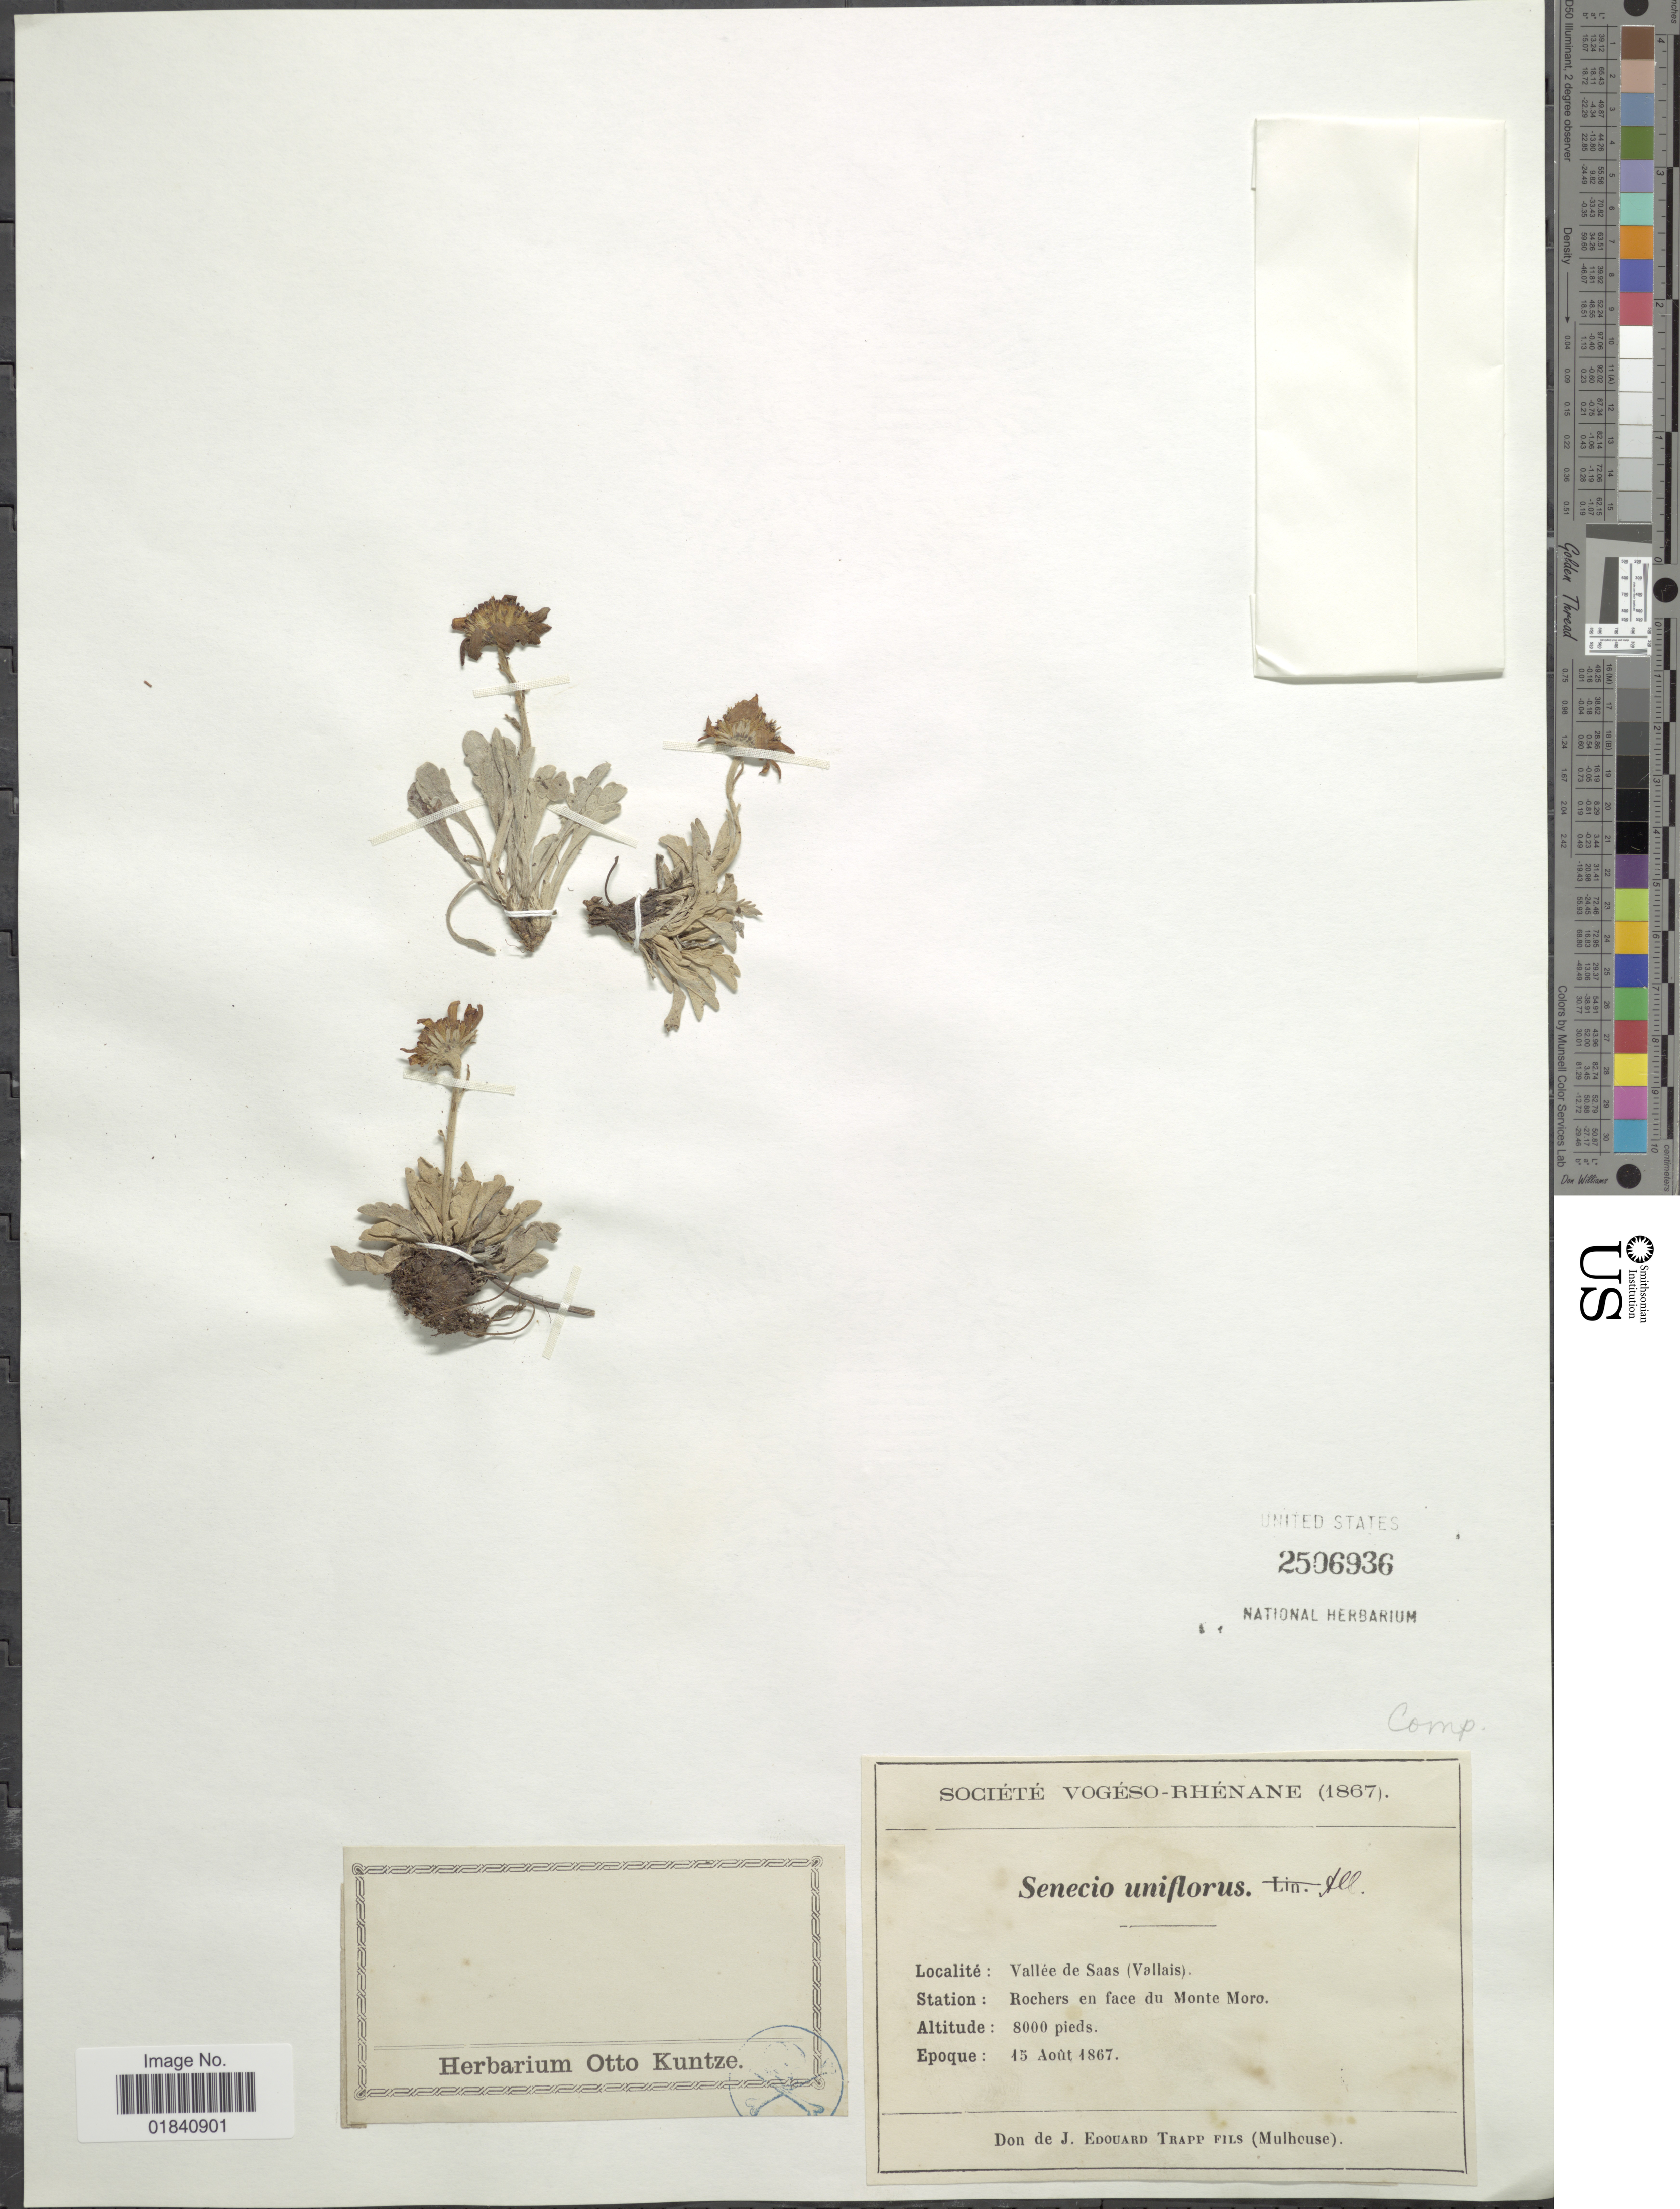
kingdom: Plantae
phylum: Tracheophyta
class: Magnoliopsida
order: Asterales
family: Asteraceae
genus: Jacobaea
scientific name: Jacobaea uniflora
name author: (All.) Veldkamp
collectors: Trapp, J.E.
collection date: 1867-08-15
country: Switzerland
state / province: Valais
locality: Vallée de Saas (Vallais). Rochers en face du Monte Moro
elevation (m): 2438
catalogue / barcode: US 2506936